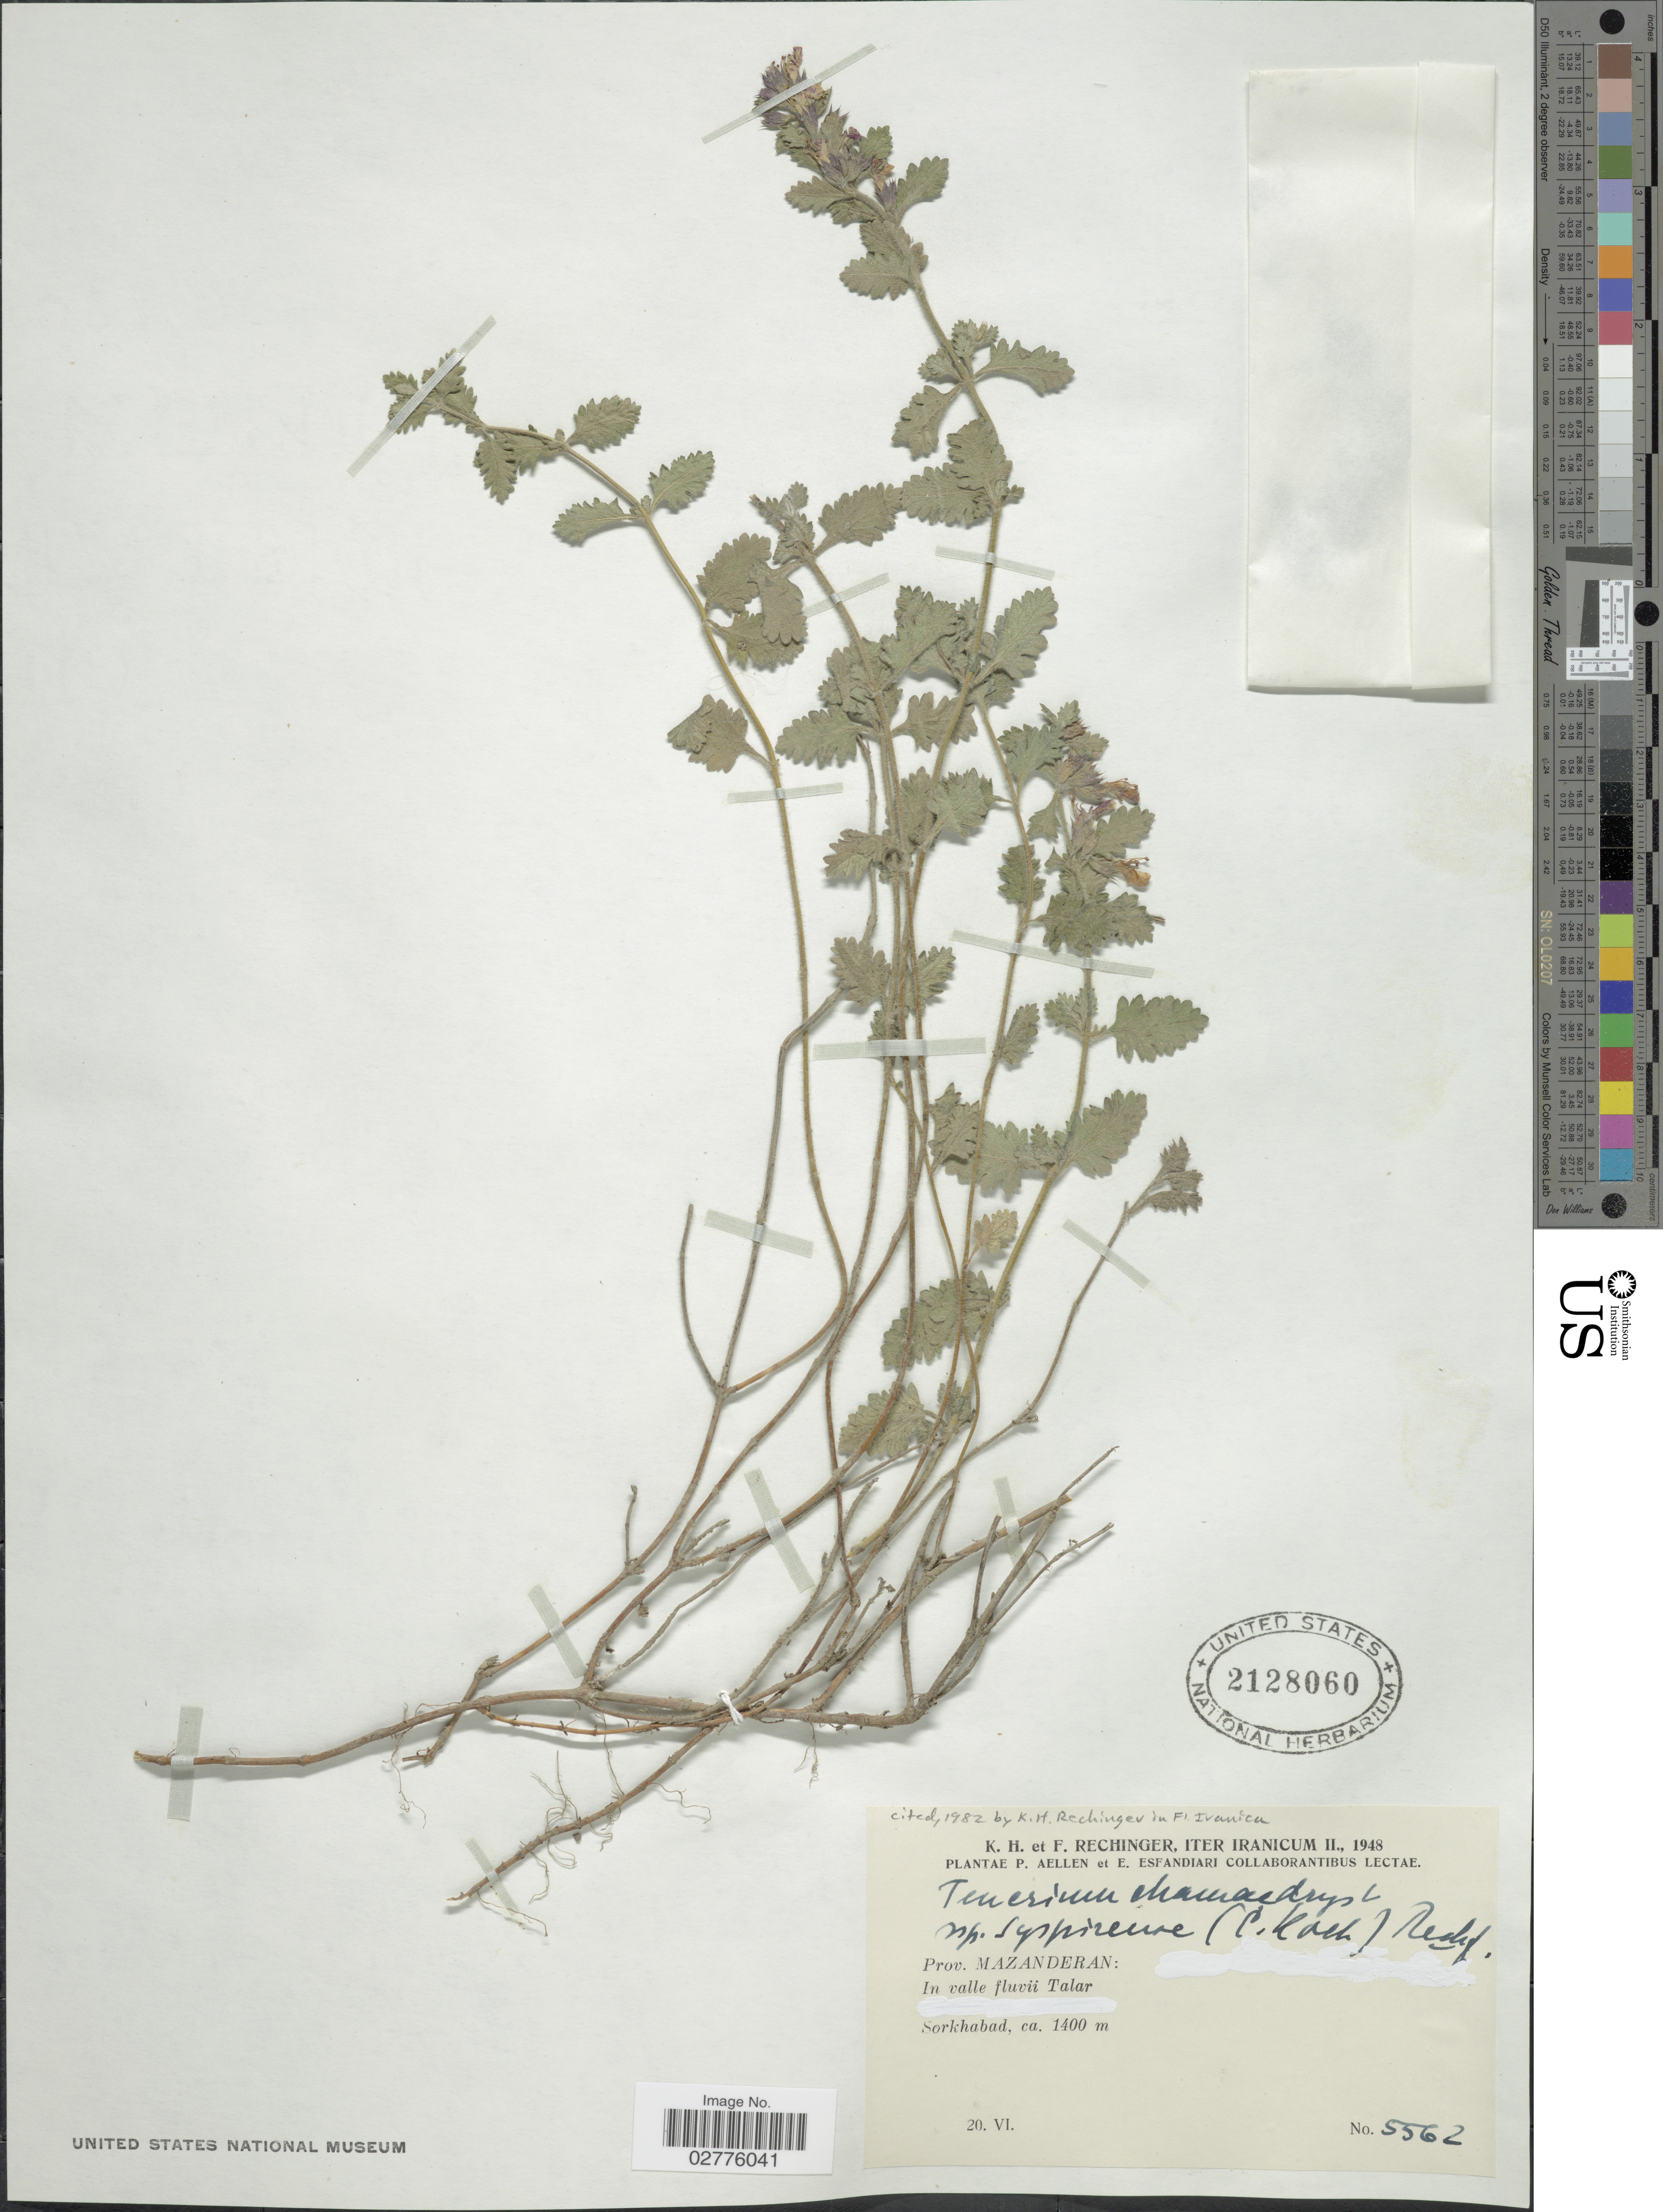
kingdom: Plantae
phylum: Tracheophyta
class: Magnoliopsida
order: Lamiales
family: Lamiaceae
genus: Teucrium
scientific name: Teucrium chamaedrys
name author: L.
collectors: K. H. Rechinger & F. Rechinger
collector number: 5562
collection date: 1948-06-20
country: Iran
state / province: Mazandaran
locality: In valle fluvii Talar, Sorkhabad.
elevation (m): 1400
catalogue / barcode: US 2128060